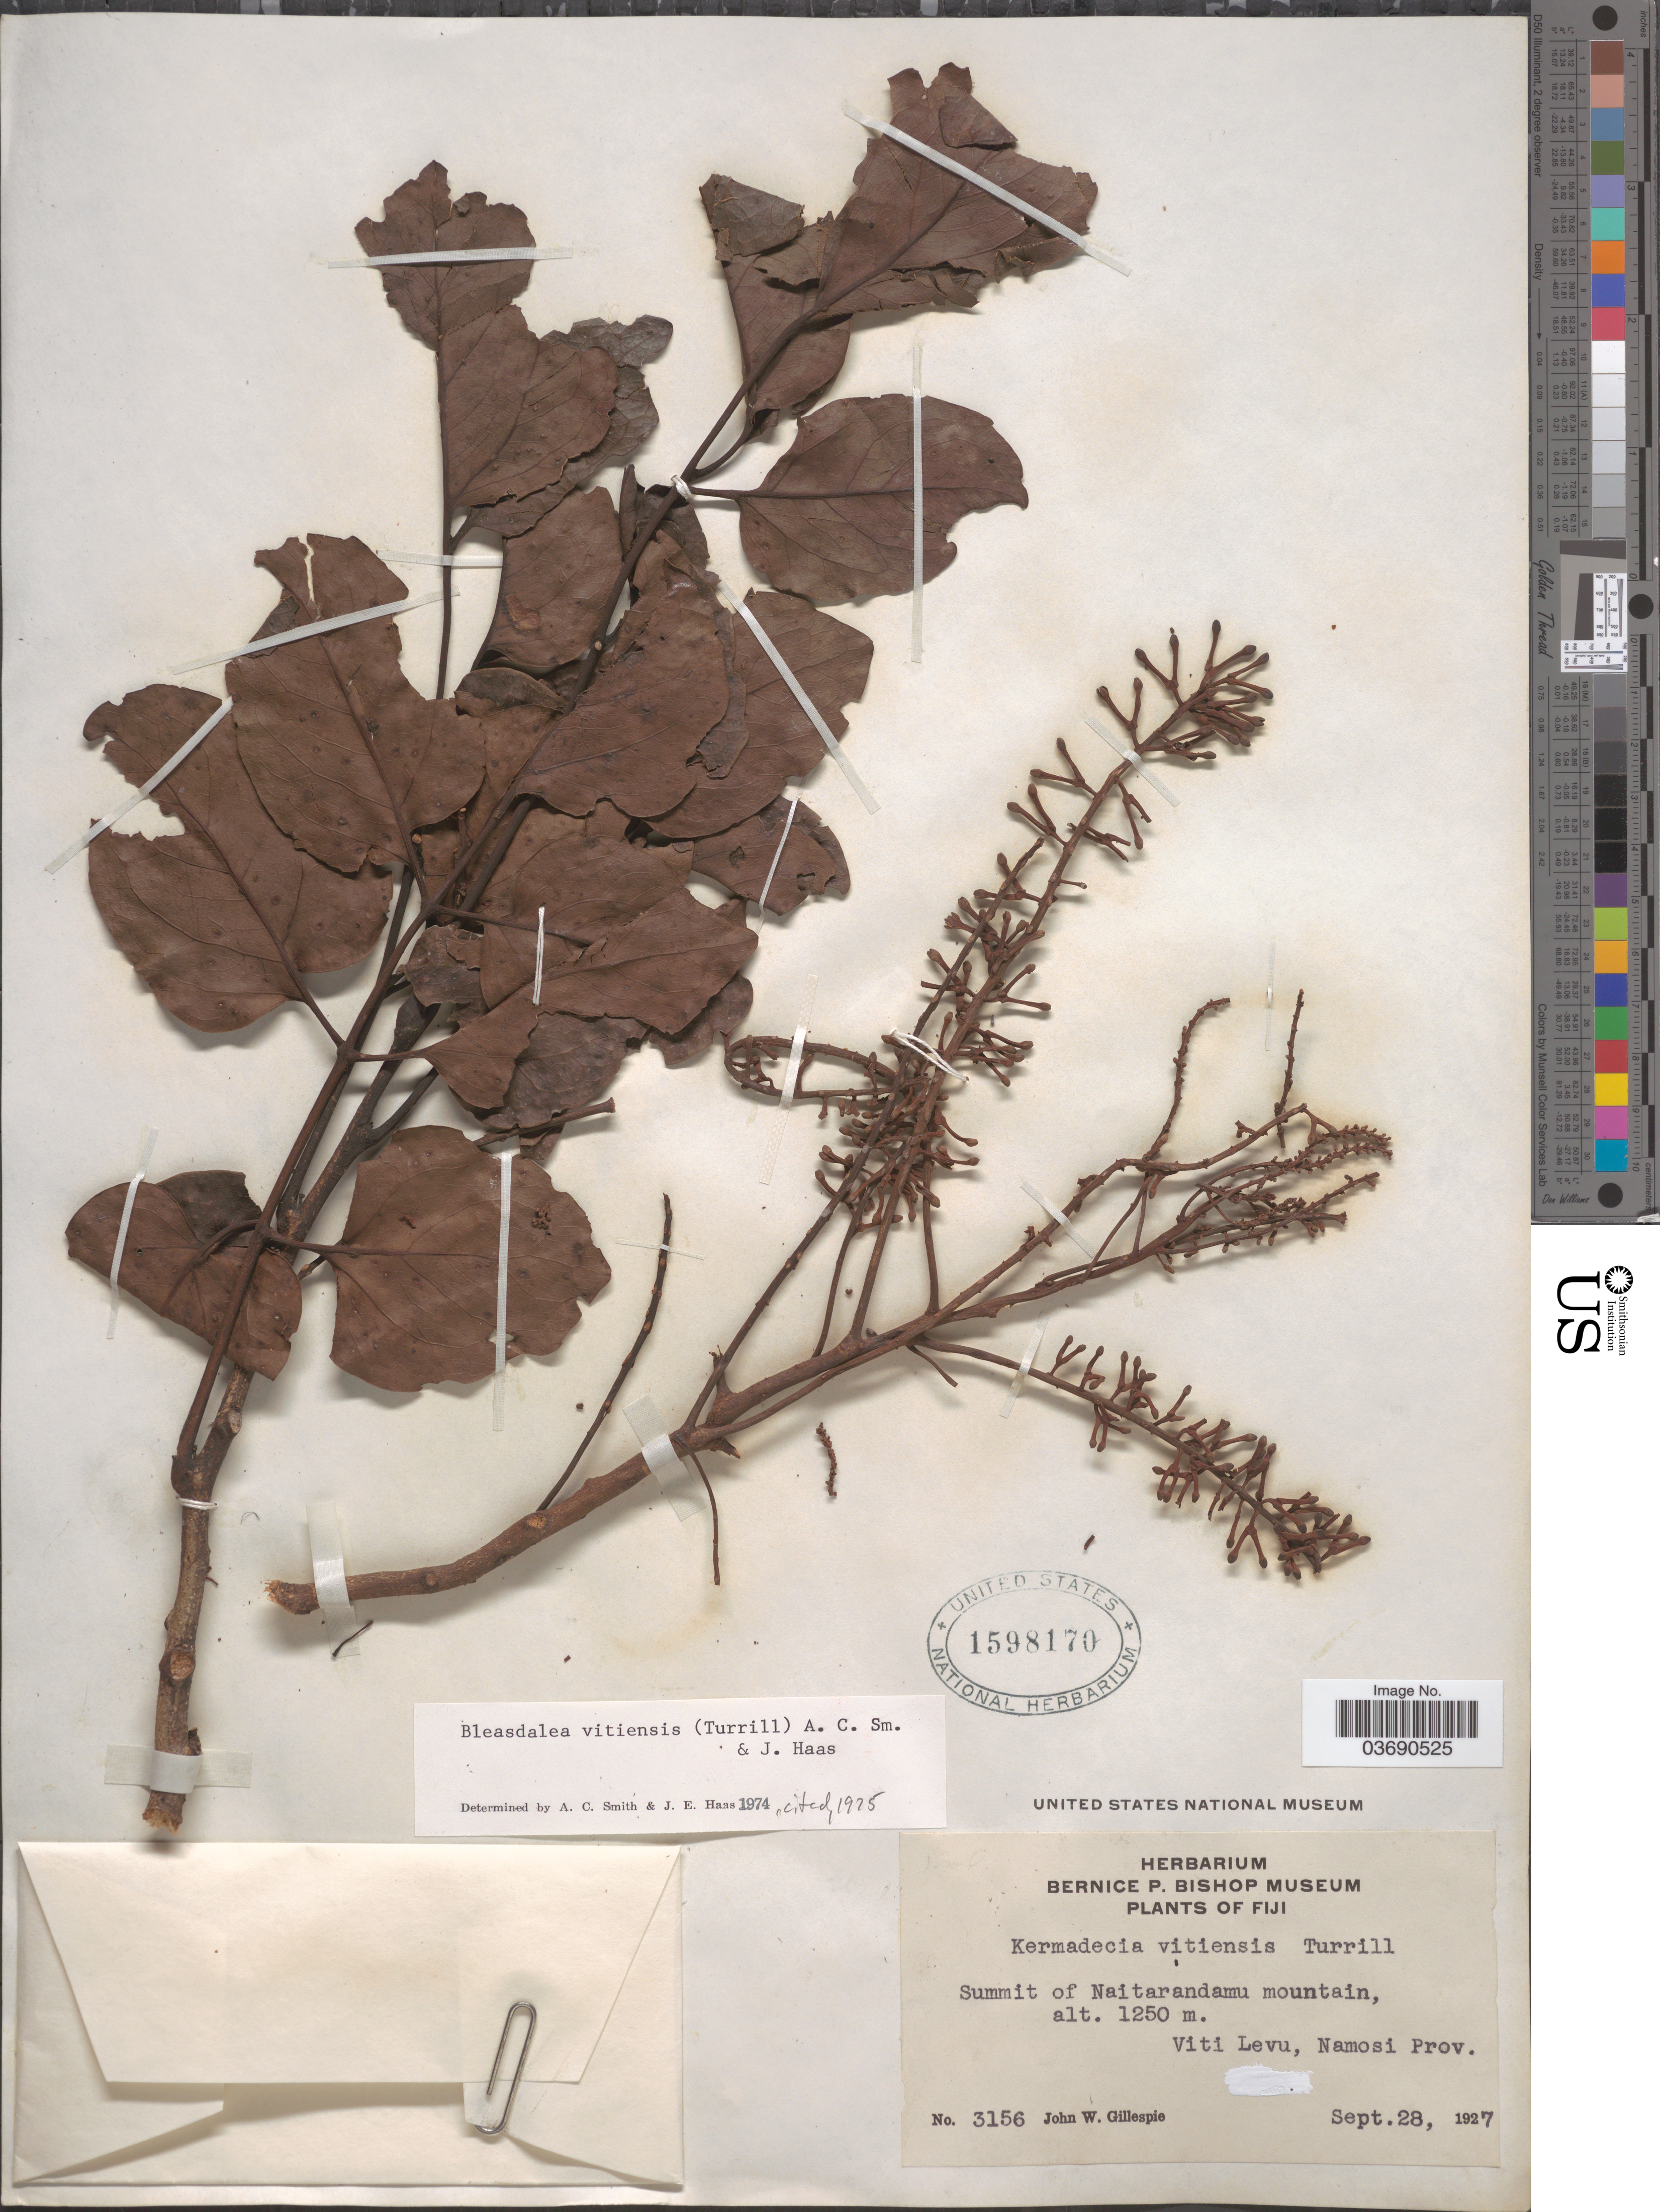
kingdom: Plantae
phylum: Tracheophyta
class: Magnoliopsida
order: Proteales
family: Proteaceae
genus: Turrillia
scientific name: Turrillia vitiensis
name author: (Turill) A.C. Sm.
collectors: J. W. Gillespie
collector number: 3156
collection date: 1927-09-28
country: Fiji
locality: Summit of Naitarandamu mountain, Viti Levu, Namosi Prov.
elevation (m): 1250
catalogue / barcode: US 1598170